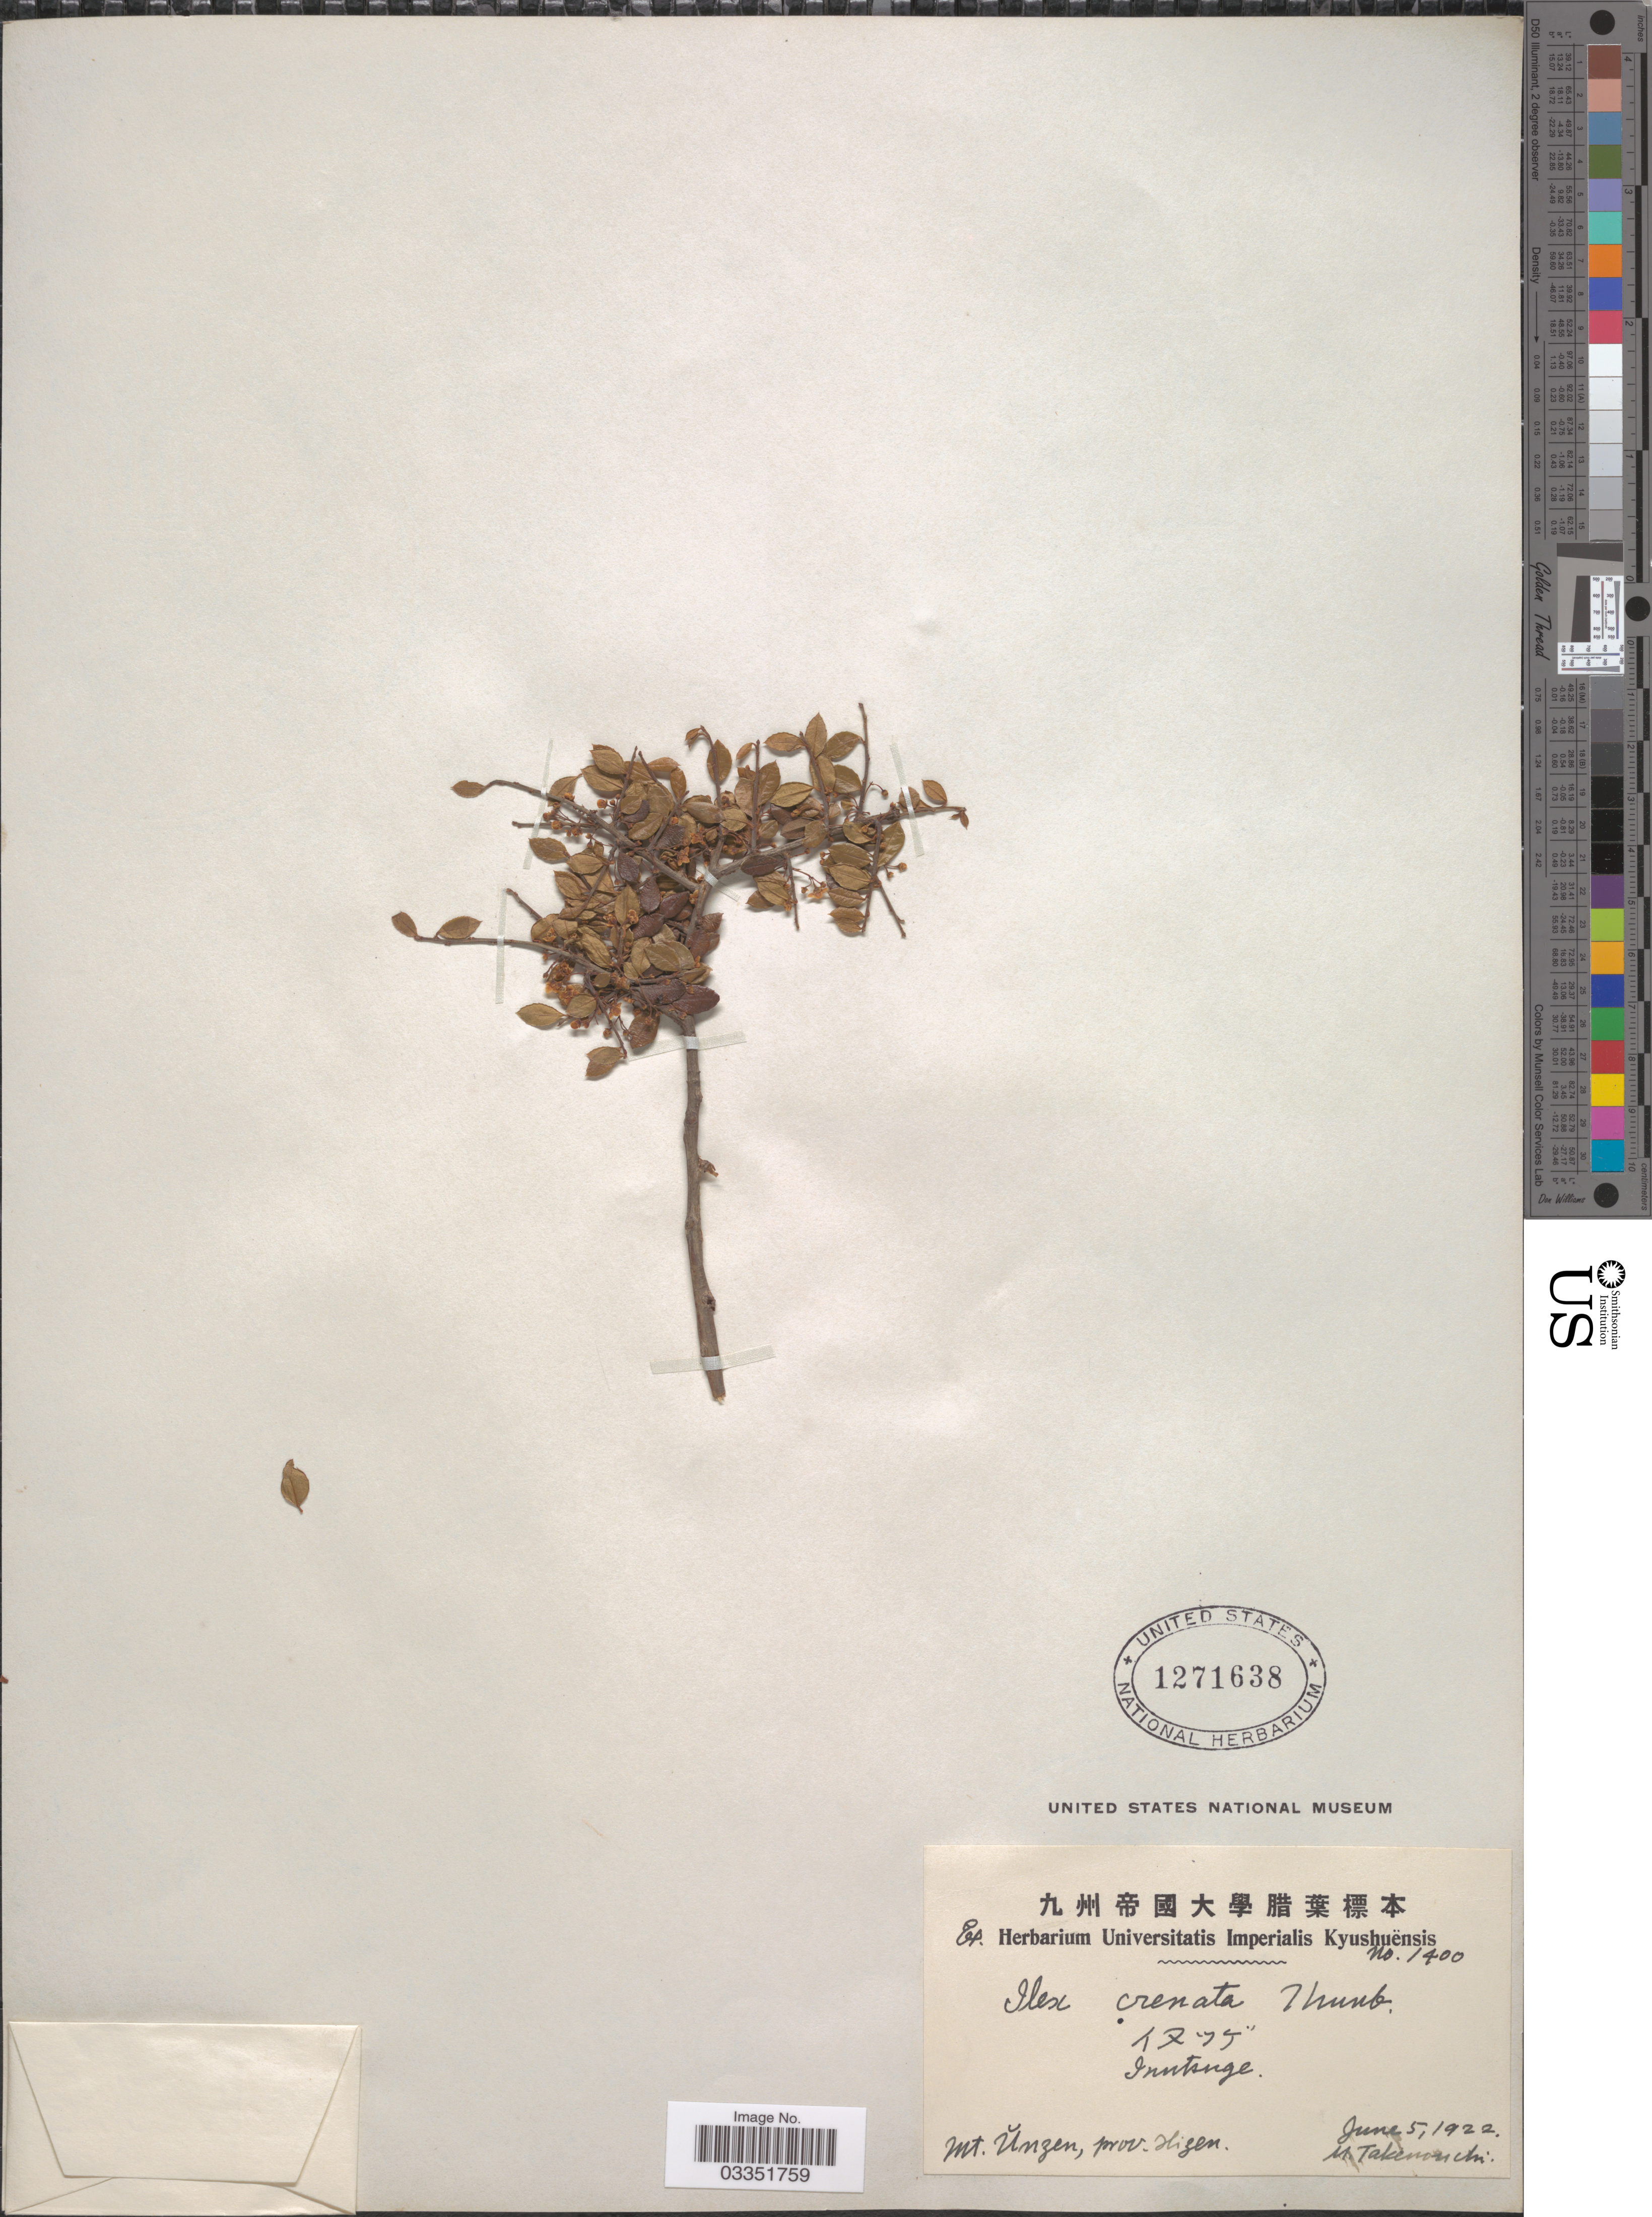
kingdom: Plantae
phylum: Tracheophyta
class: Magnoliopsida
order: Aquifoliales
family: Aquifoliaceae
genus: Ilex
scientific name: Ilex crenata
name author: Thunb.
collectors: M. Takenonchi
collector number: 1400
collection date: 1922-06-05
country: Japan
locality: Mt. Unzen, prov. Higen.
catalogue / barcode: US 1271638